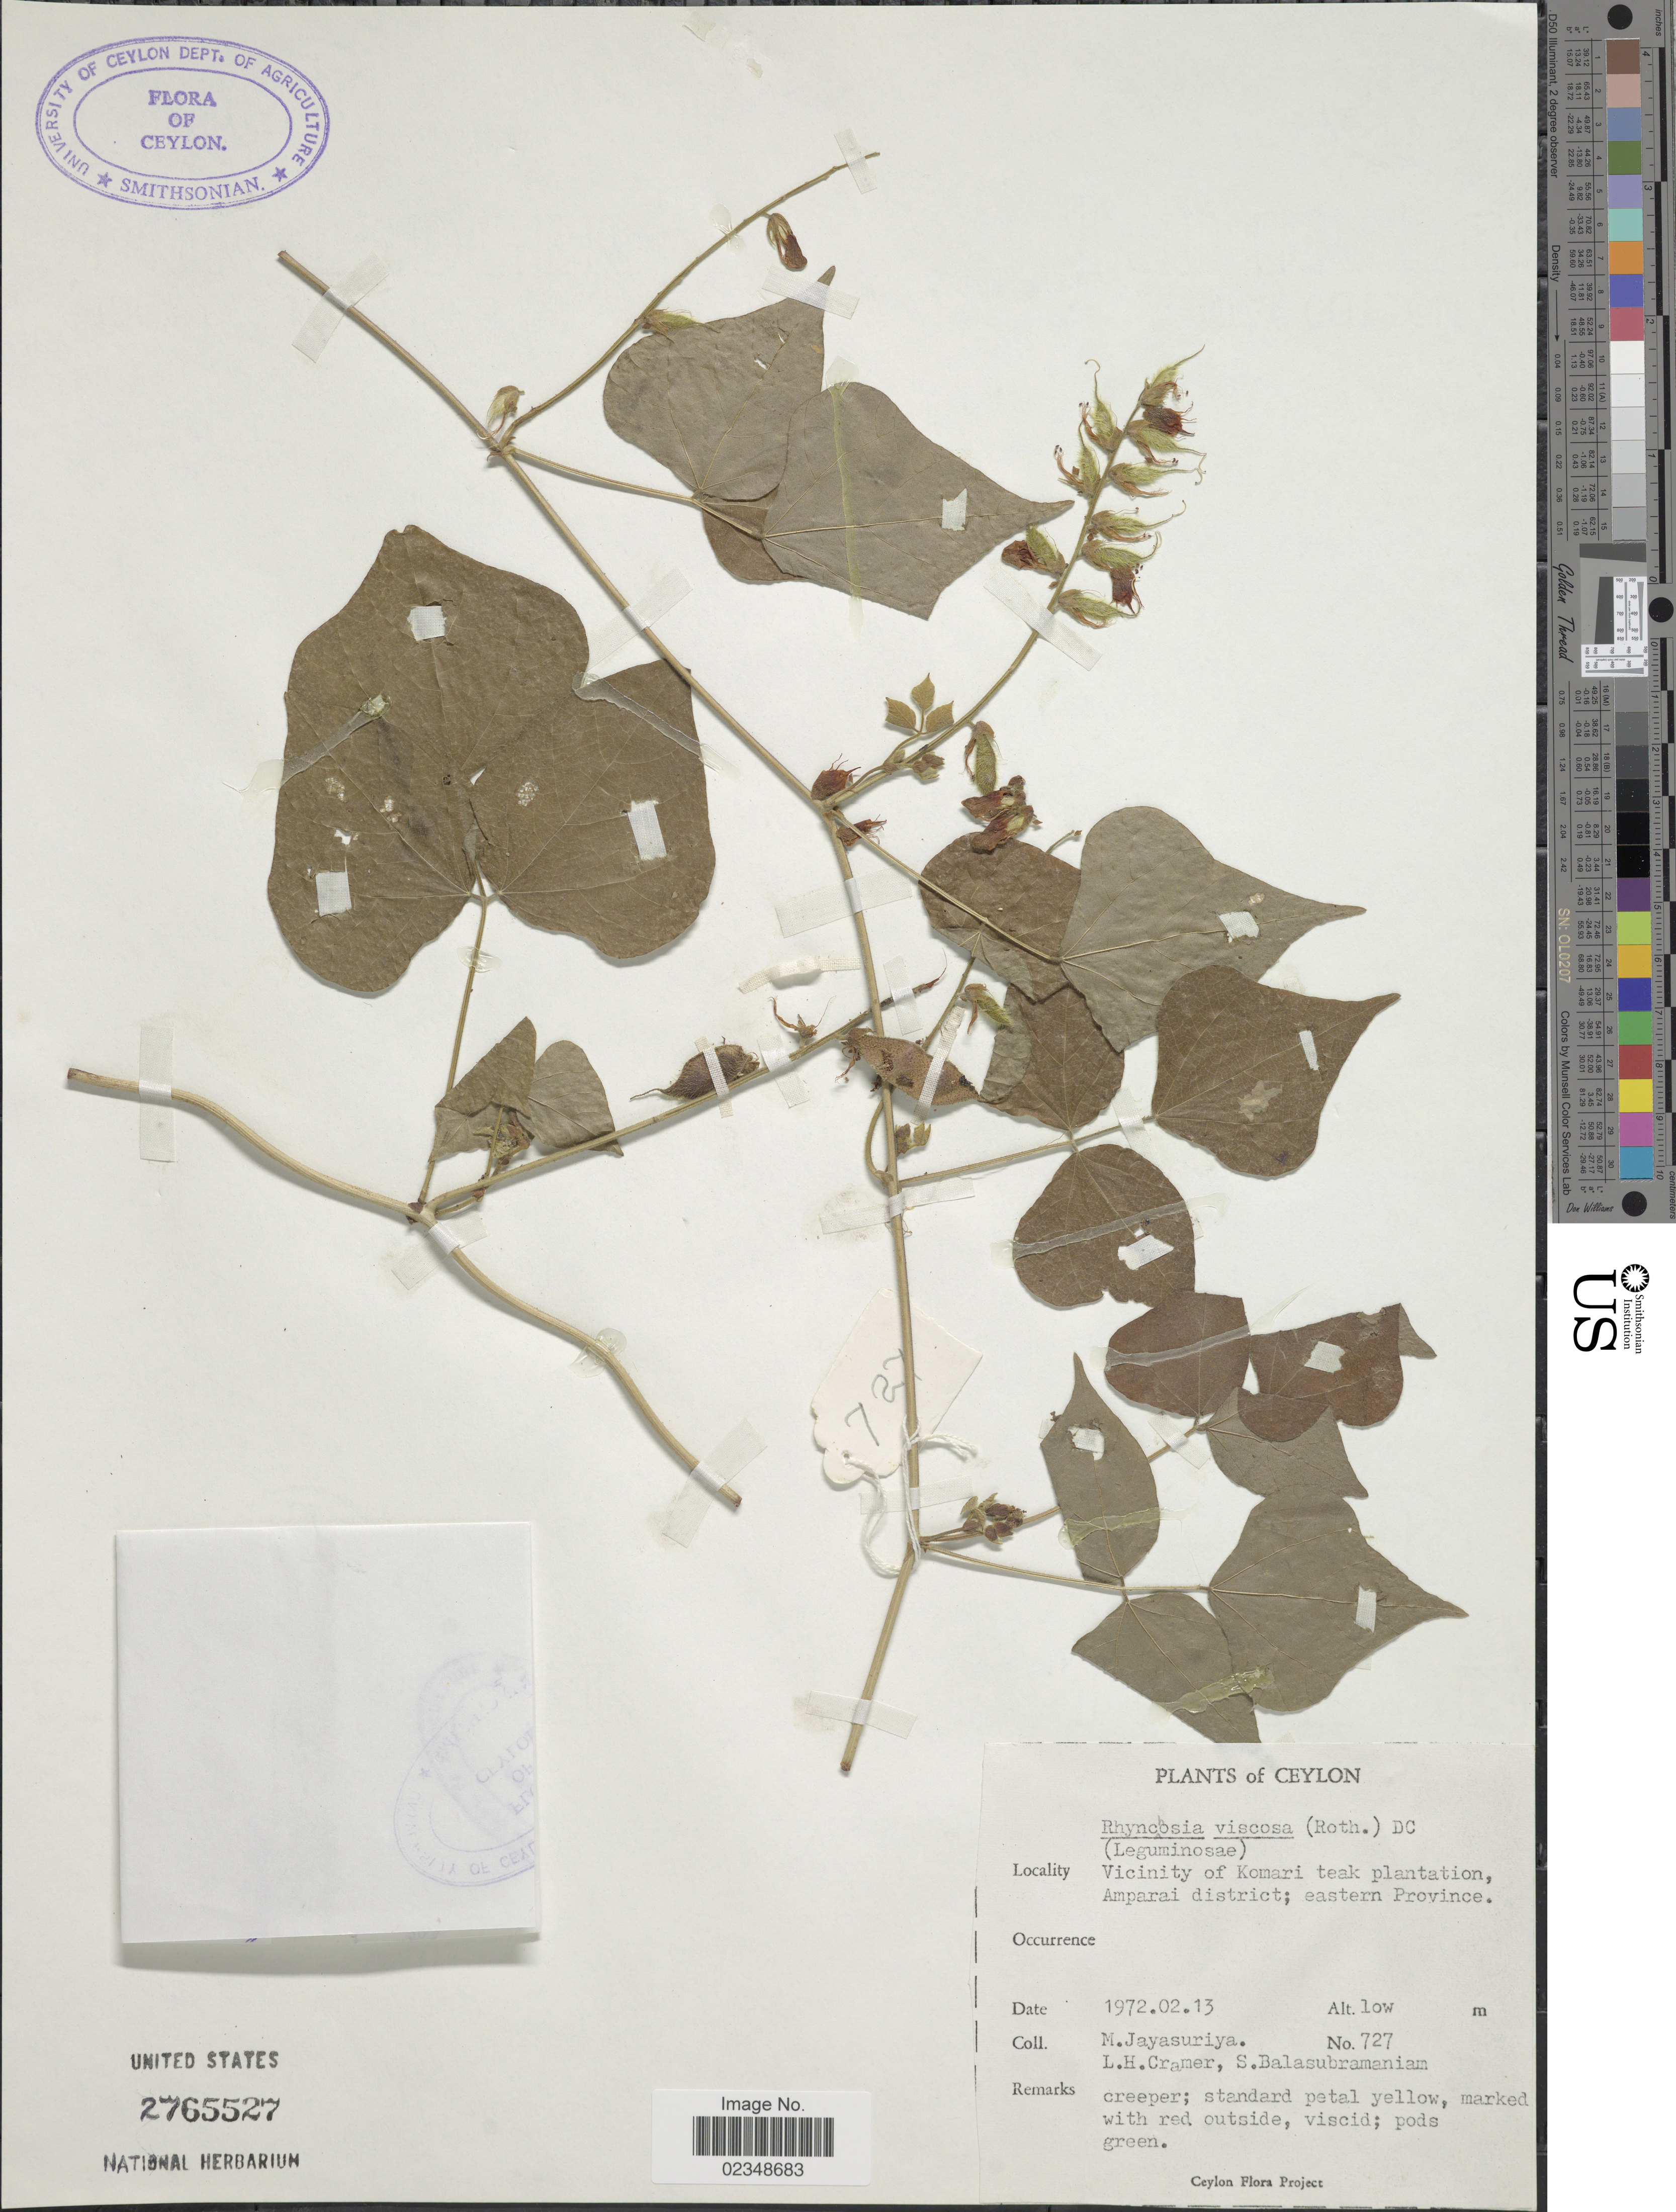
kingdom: Plantae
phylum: Tracheophyta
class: Magnoliopsida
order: Fabales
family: Fabaceae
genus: Rhynchosia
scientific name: Rhynchosia viscosa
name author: DC.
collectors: A. H. Jayasuriya, L. H. Cramer & S. Balasubramaniam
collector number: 727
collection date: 1972-02-13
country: Sri Lanka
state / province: Eastern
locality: Ceylon, Vicinity of Komari teak plantation, Amparai District; Eastern Province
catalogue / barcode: US 2765527